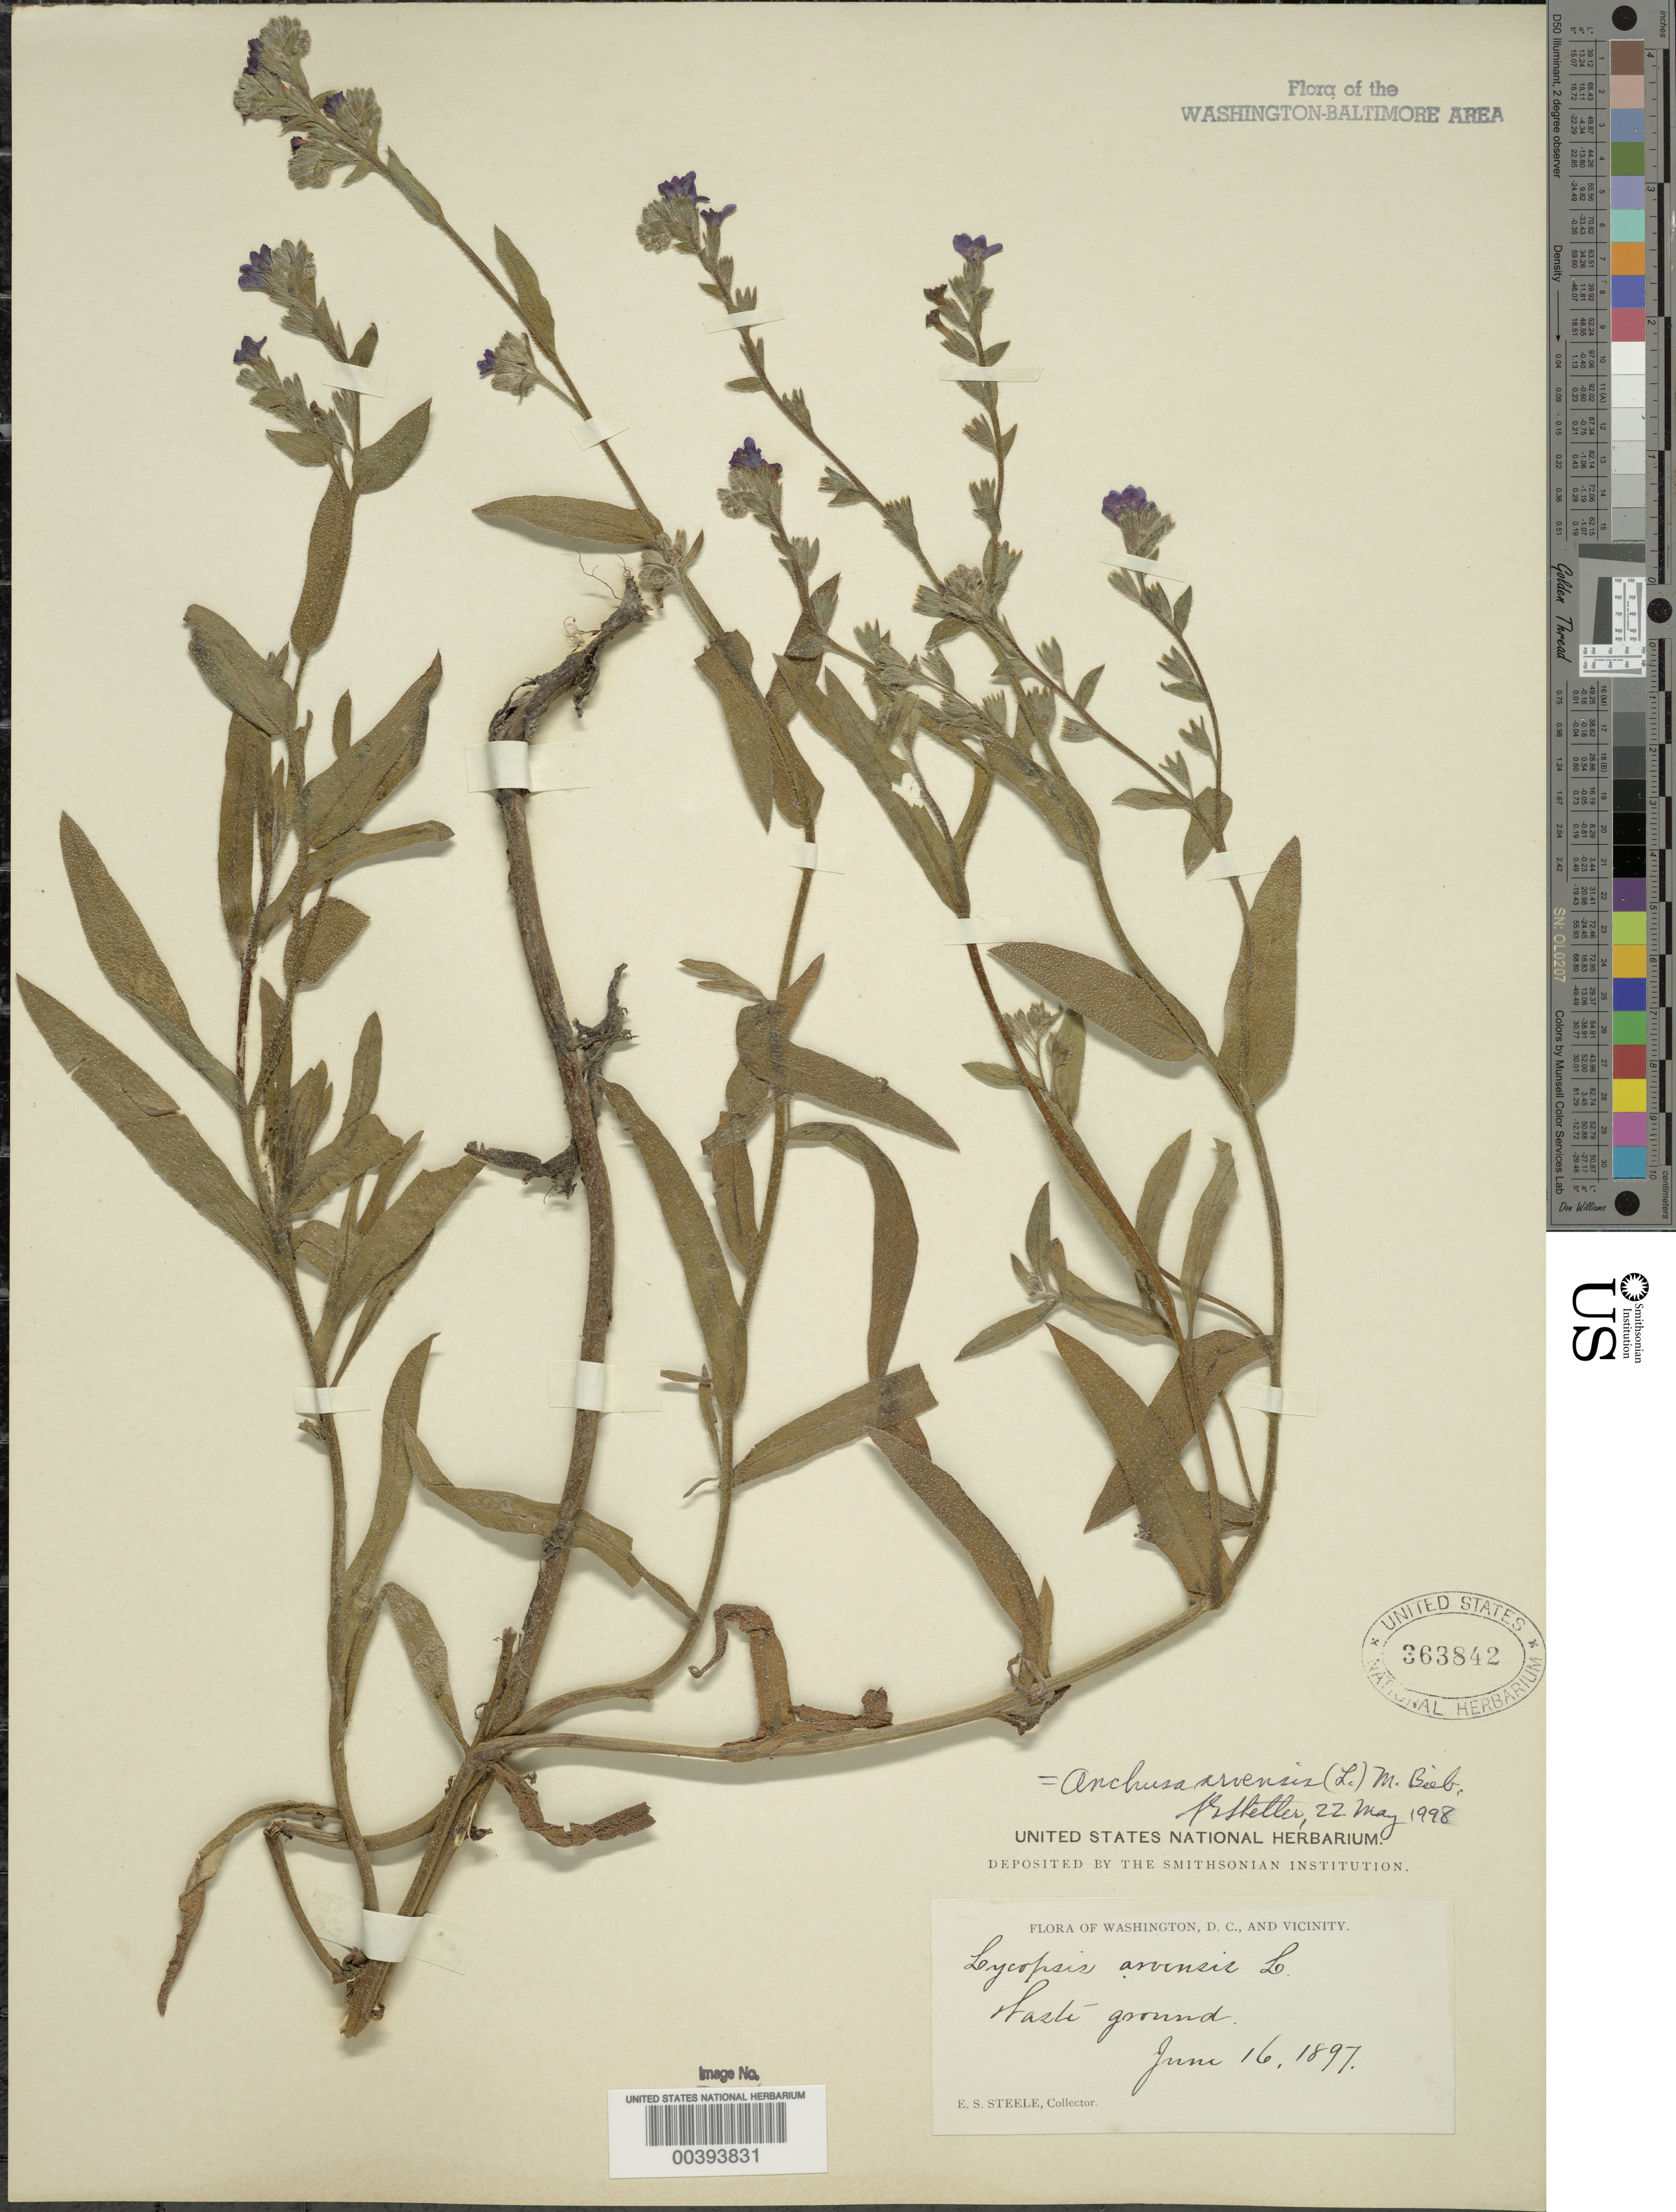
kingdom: Plantae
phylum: Tracheophyta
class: Magnoliopsida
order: Boraginales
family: Boraginaceae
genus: Anchusa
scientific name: Anchusa arvensis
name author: (L.) M. Bieb.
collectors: E. Steele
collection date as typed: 16 Jun 1897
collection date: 1897-06-16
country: United States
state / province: District of Columbia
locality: waste ground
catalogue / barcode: US 363842